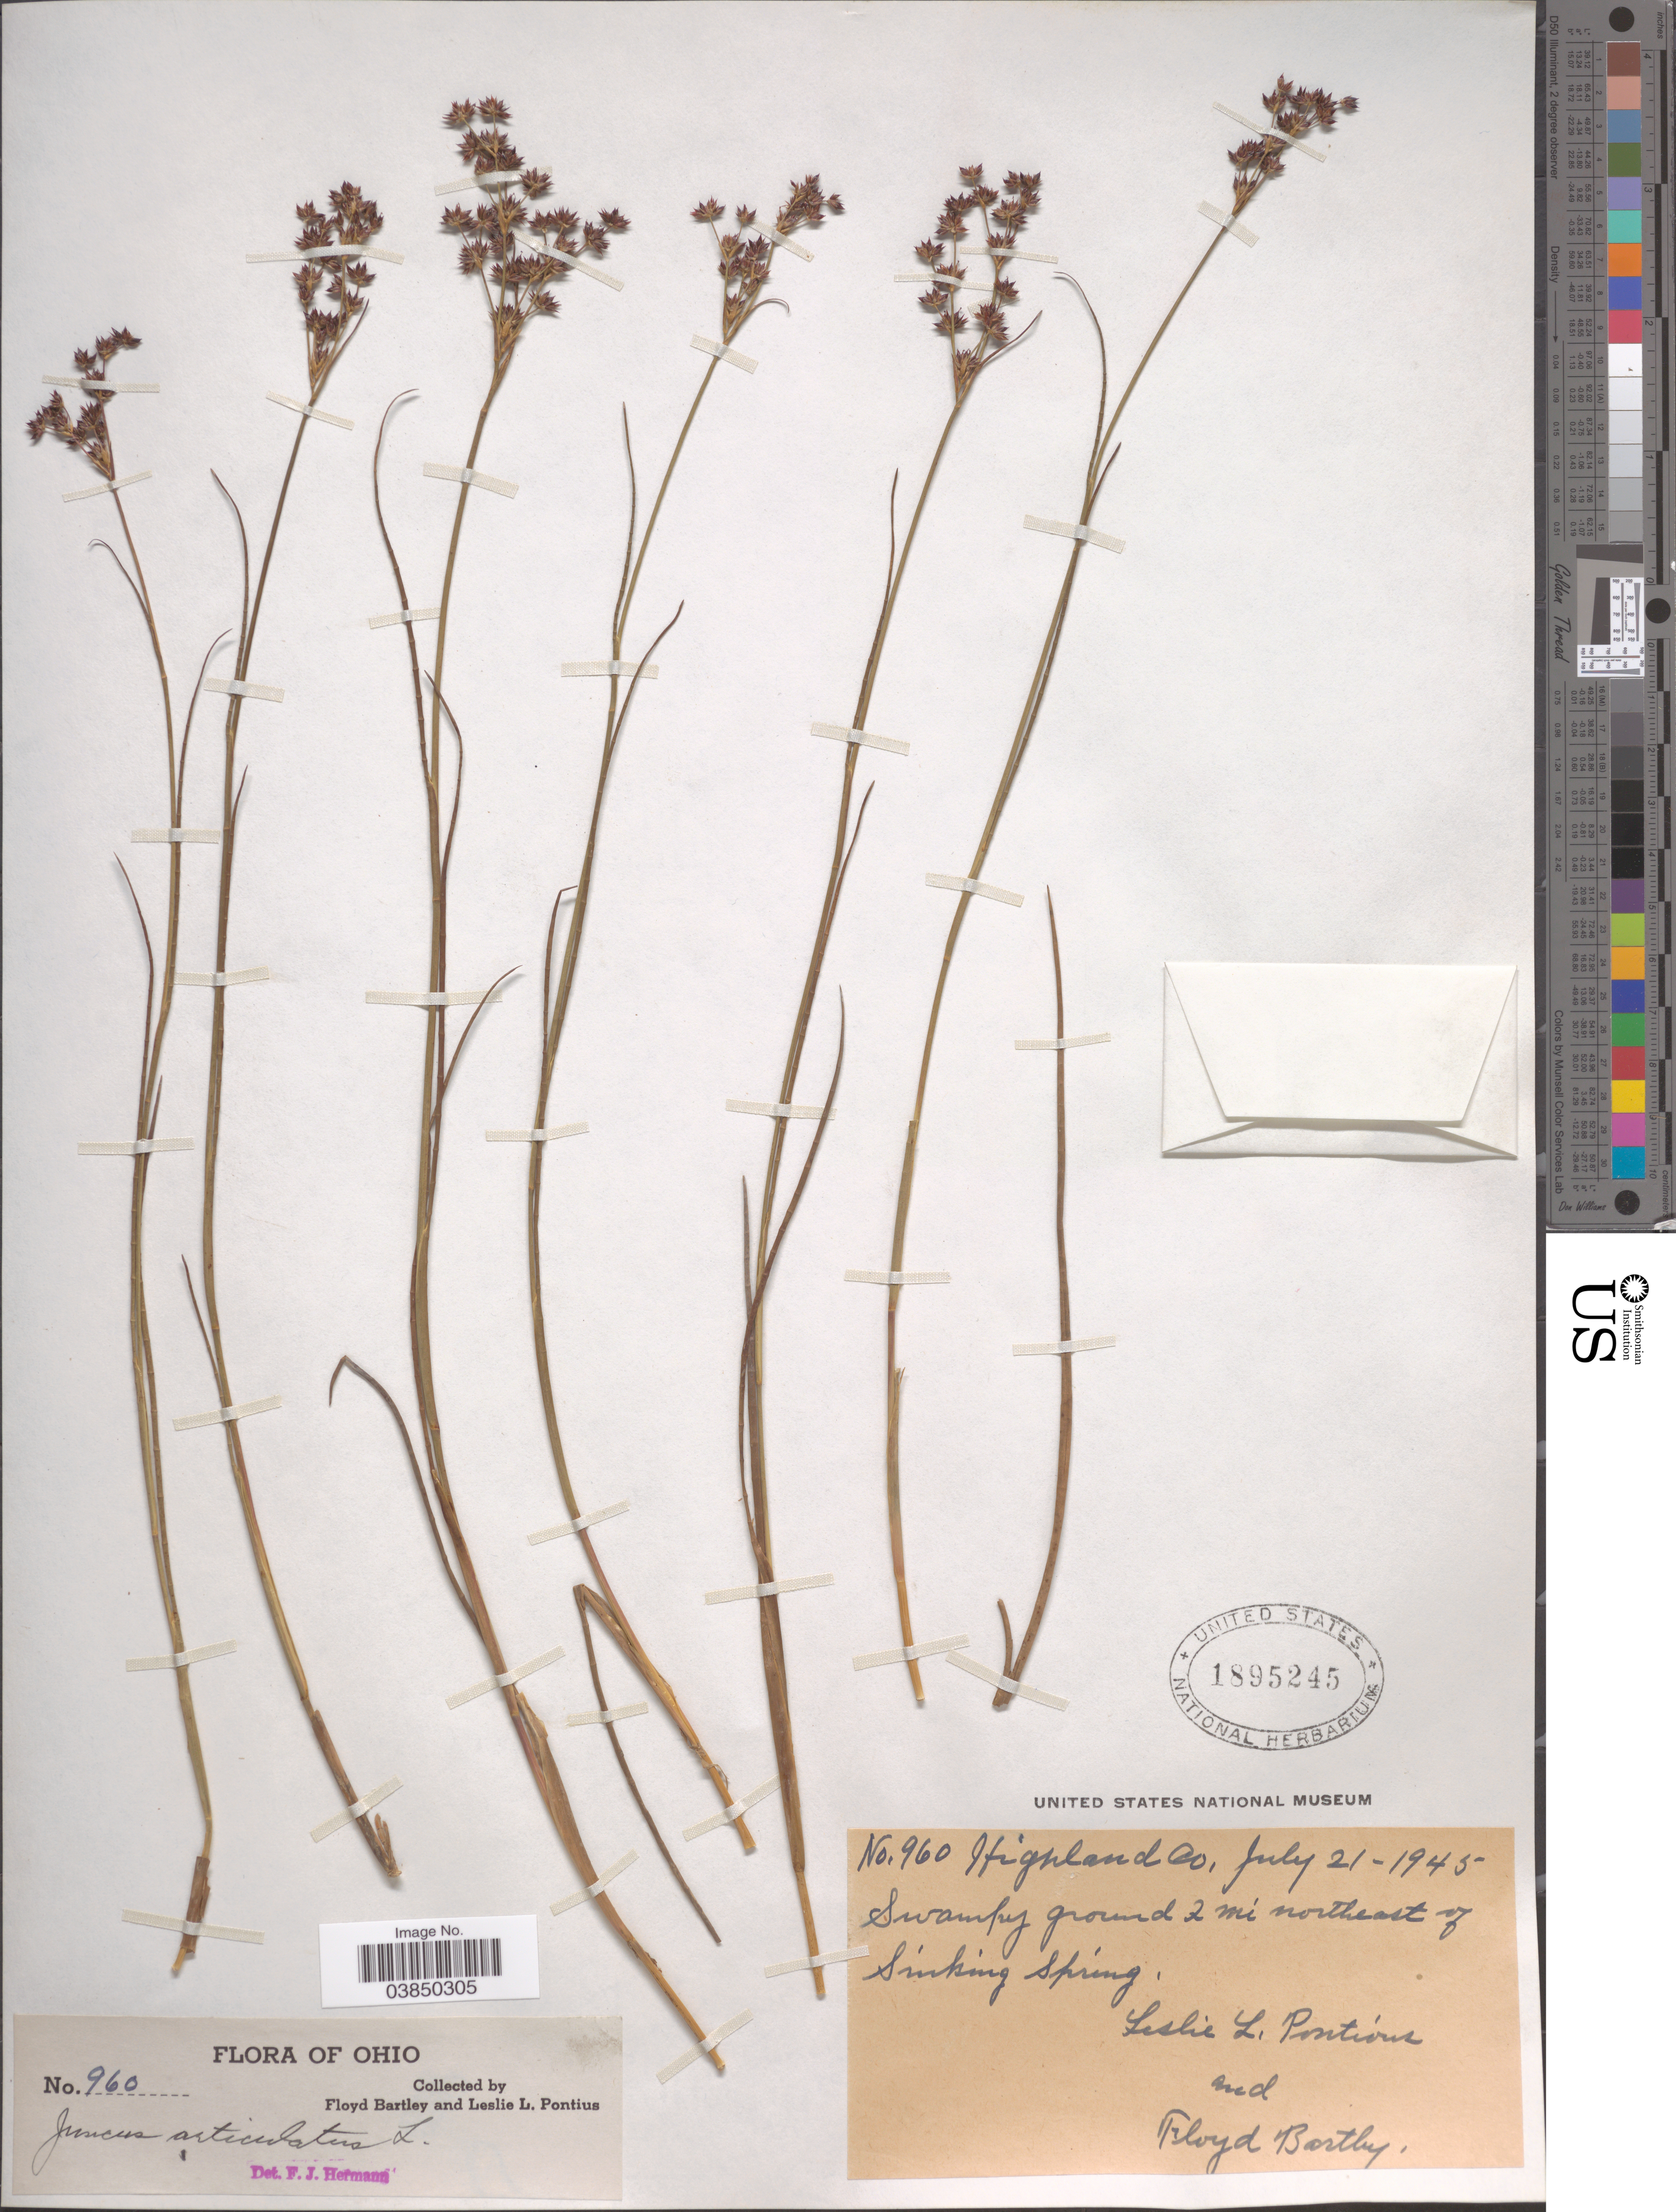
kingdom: Plantae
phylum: Tracheophyta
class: Liliopsida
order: Poales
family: Juncaceae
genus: Juncus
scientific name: Juncus articulatus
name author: L.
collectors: F. Bartley & L. Pontius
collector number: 960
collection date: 1945-07-21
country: United States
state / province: Ohio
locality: Highland Co. 2 mi northeast of Sinking Spring.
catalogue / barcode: US 1895245